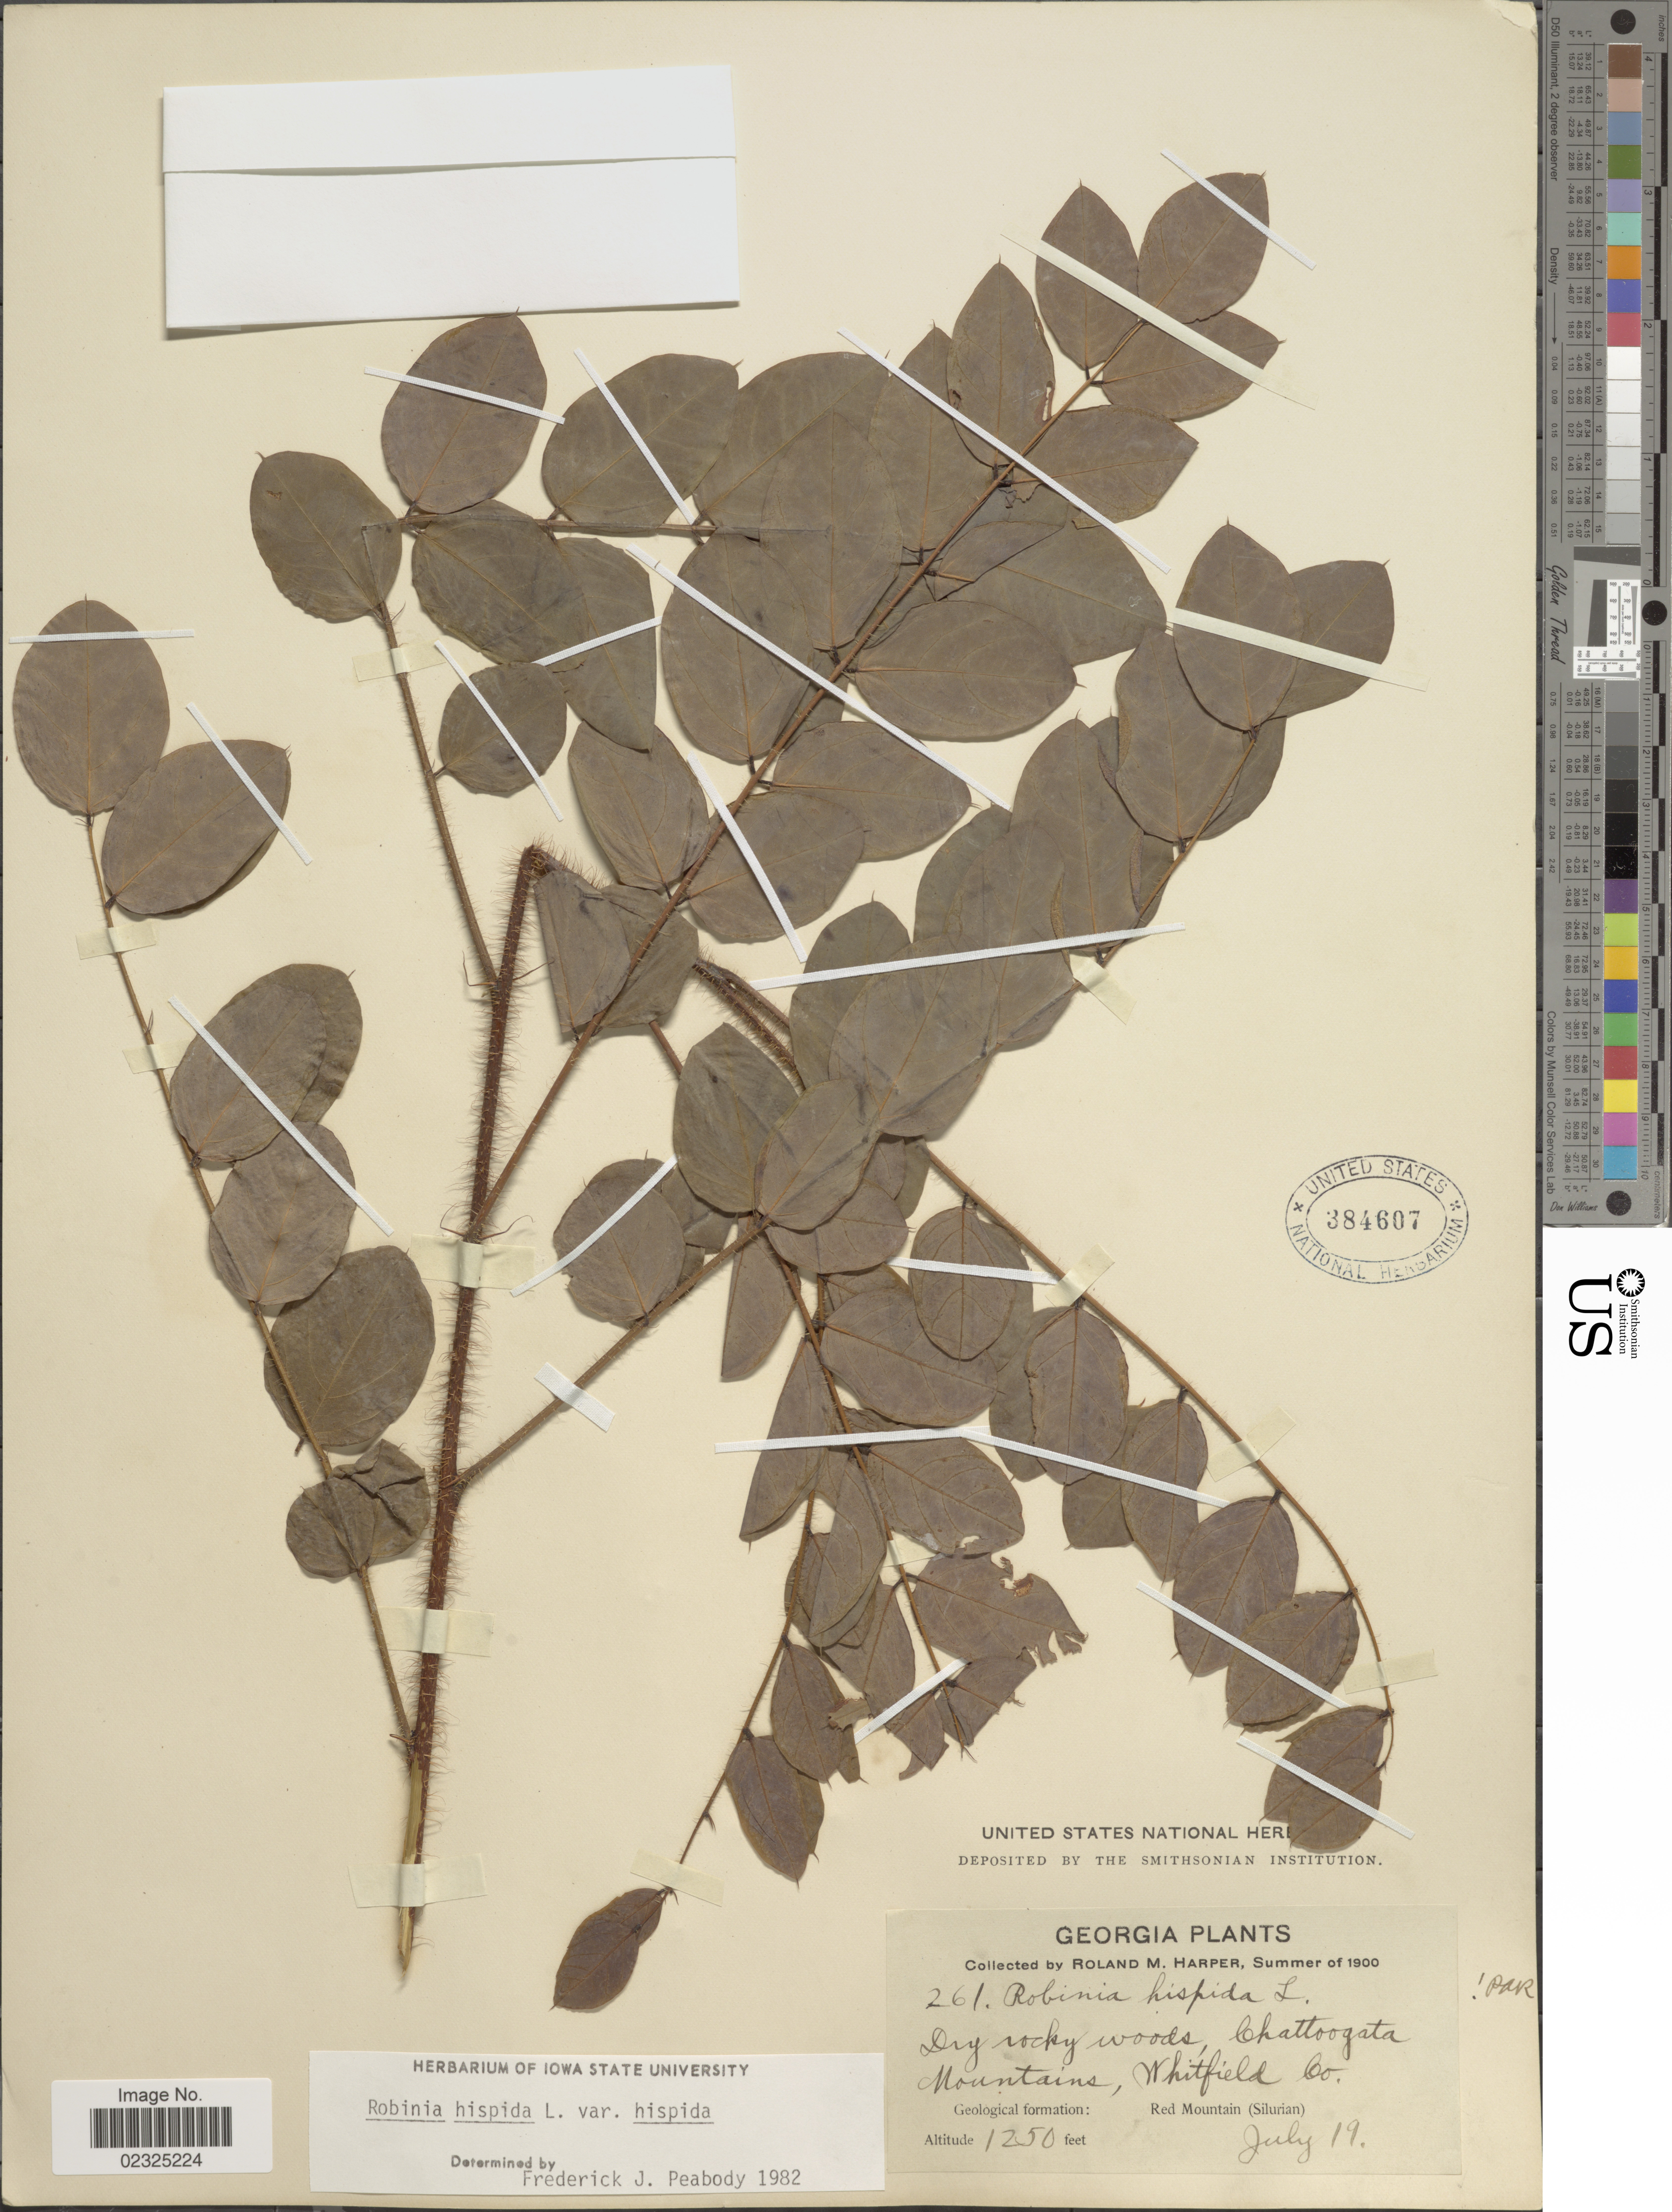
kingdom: Plantae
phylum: Tracheophyta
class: Magnoliopsida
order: Fabales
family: Fabaceae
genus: Robinia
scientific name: Robinia hispida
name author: L.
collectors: R. M. Harper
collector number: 261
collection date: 1900-07-19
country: United States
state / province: Georgia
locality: Dry rocky woods, Chattoogata Mountains, whitfield Co. , Red Mountain (Silurian)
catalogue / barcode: US 384607